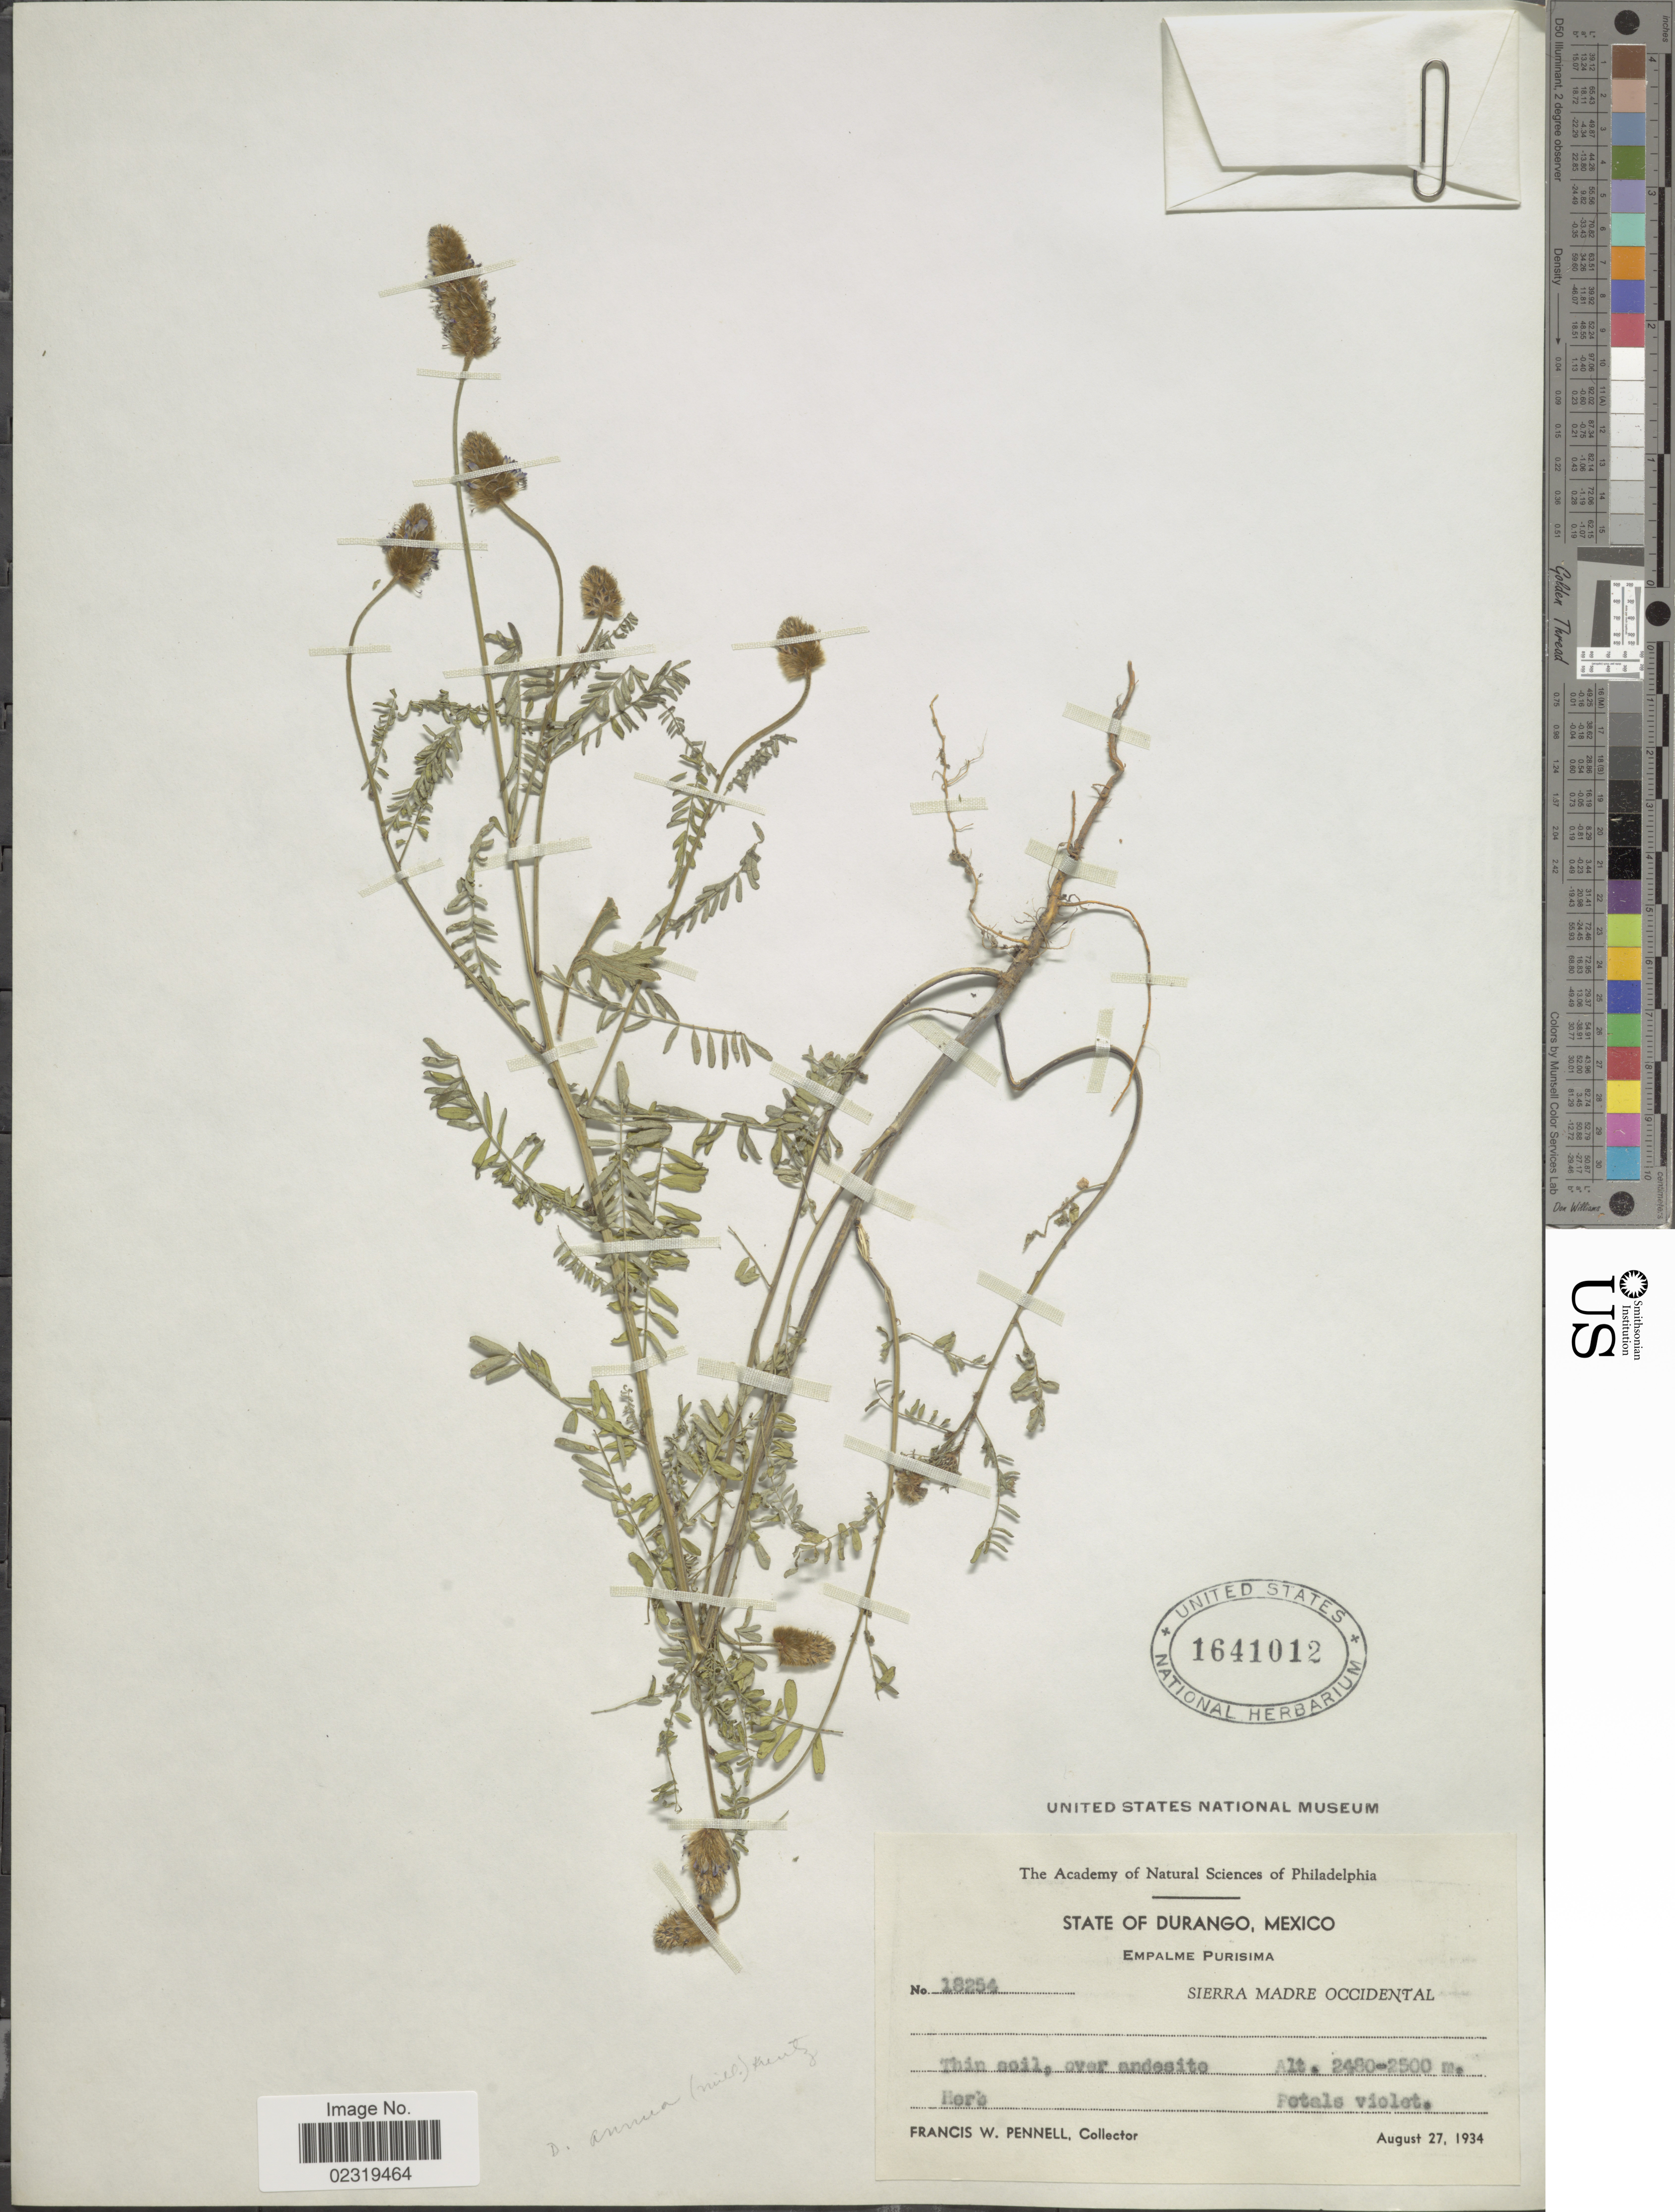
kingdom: Plantae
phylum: Tracheophyta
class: Magnoliopsida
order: Fabales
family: Fabaceae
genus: Dalea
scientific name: Dalea leporina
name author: (Aiton) Bullock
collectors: F. W. Pennell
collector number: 18254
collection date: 1934-08-27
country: Mexico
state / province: Durango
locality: Empalme Purisma, Sierra Madre Occidental, Thin soil, over andesite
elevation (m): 2480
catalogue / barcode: US 1641012